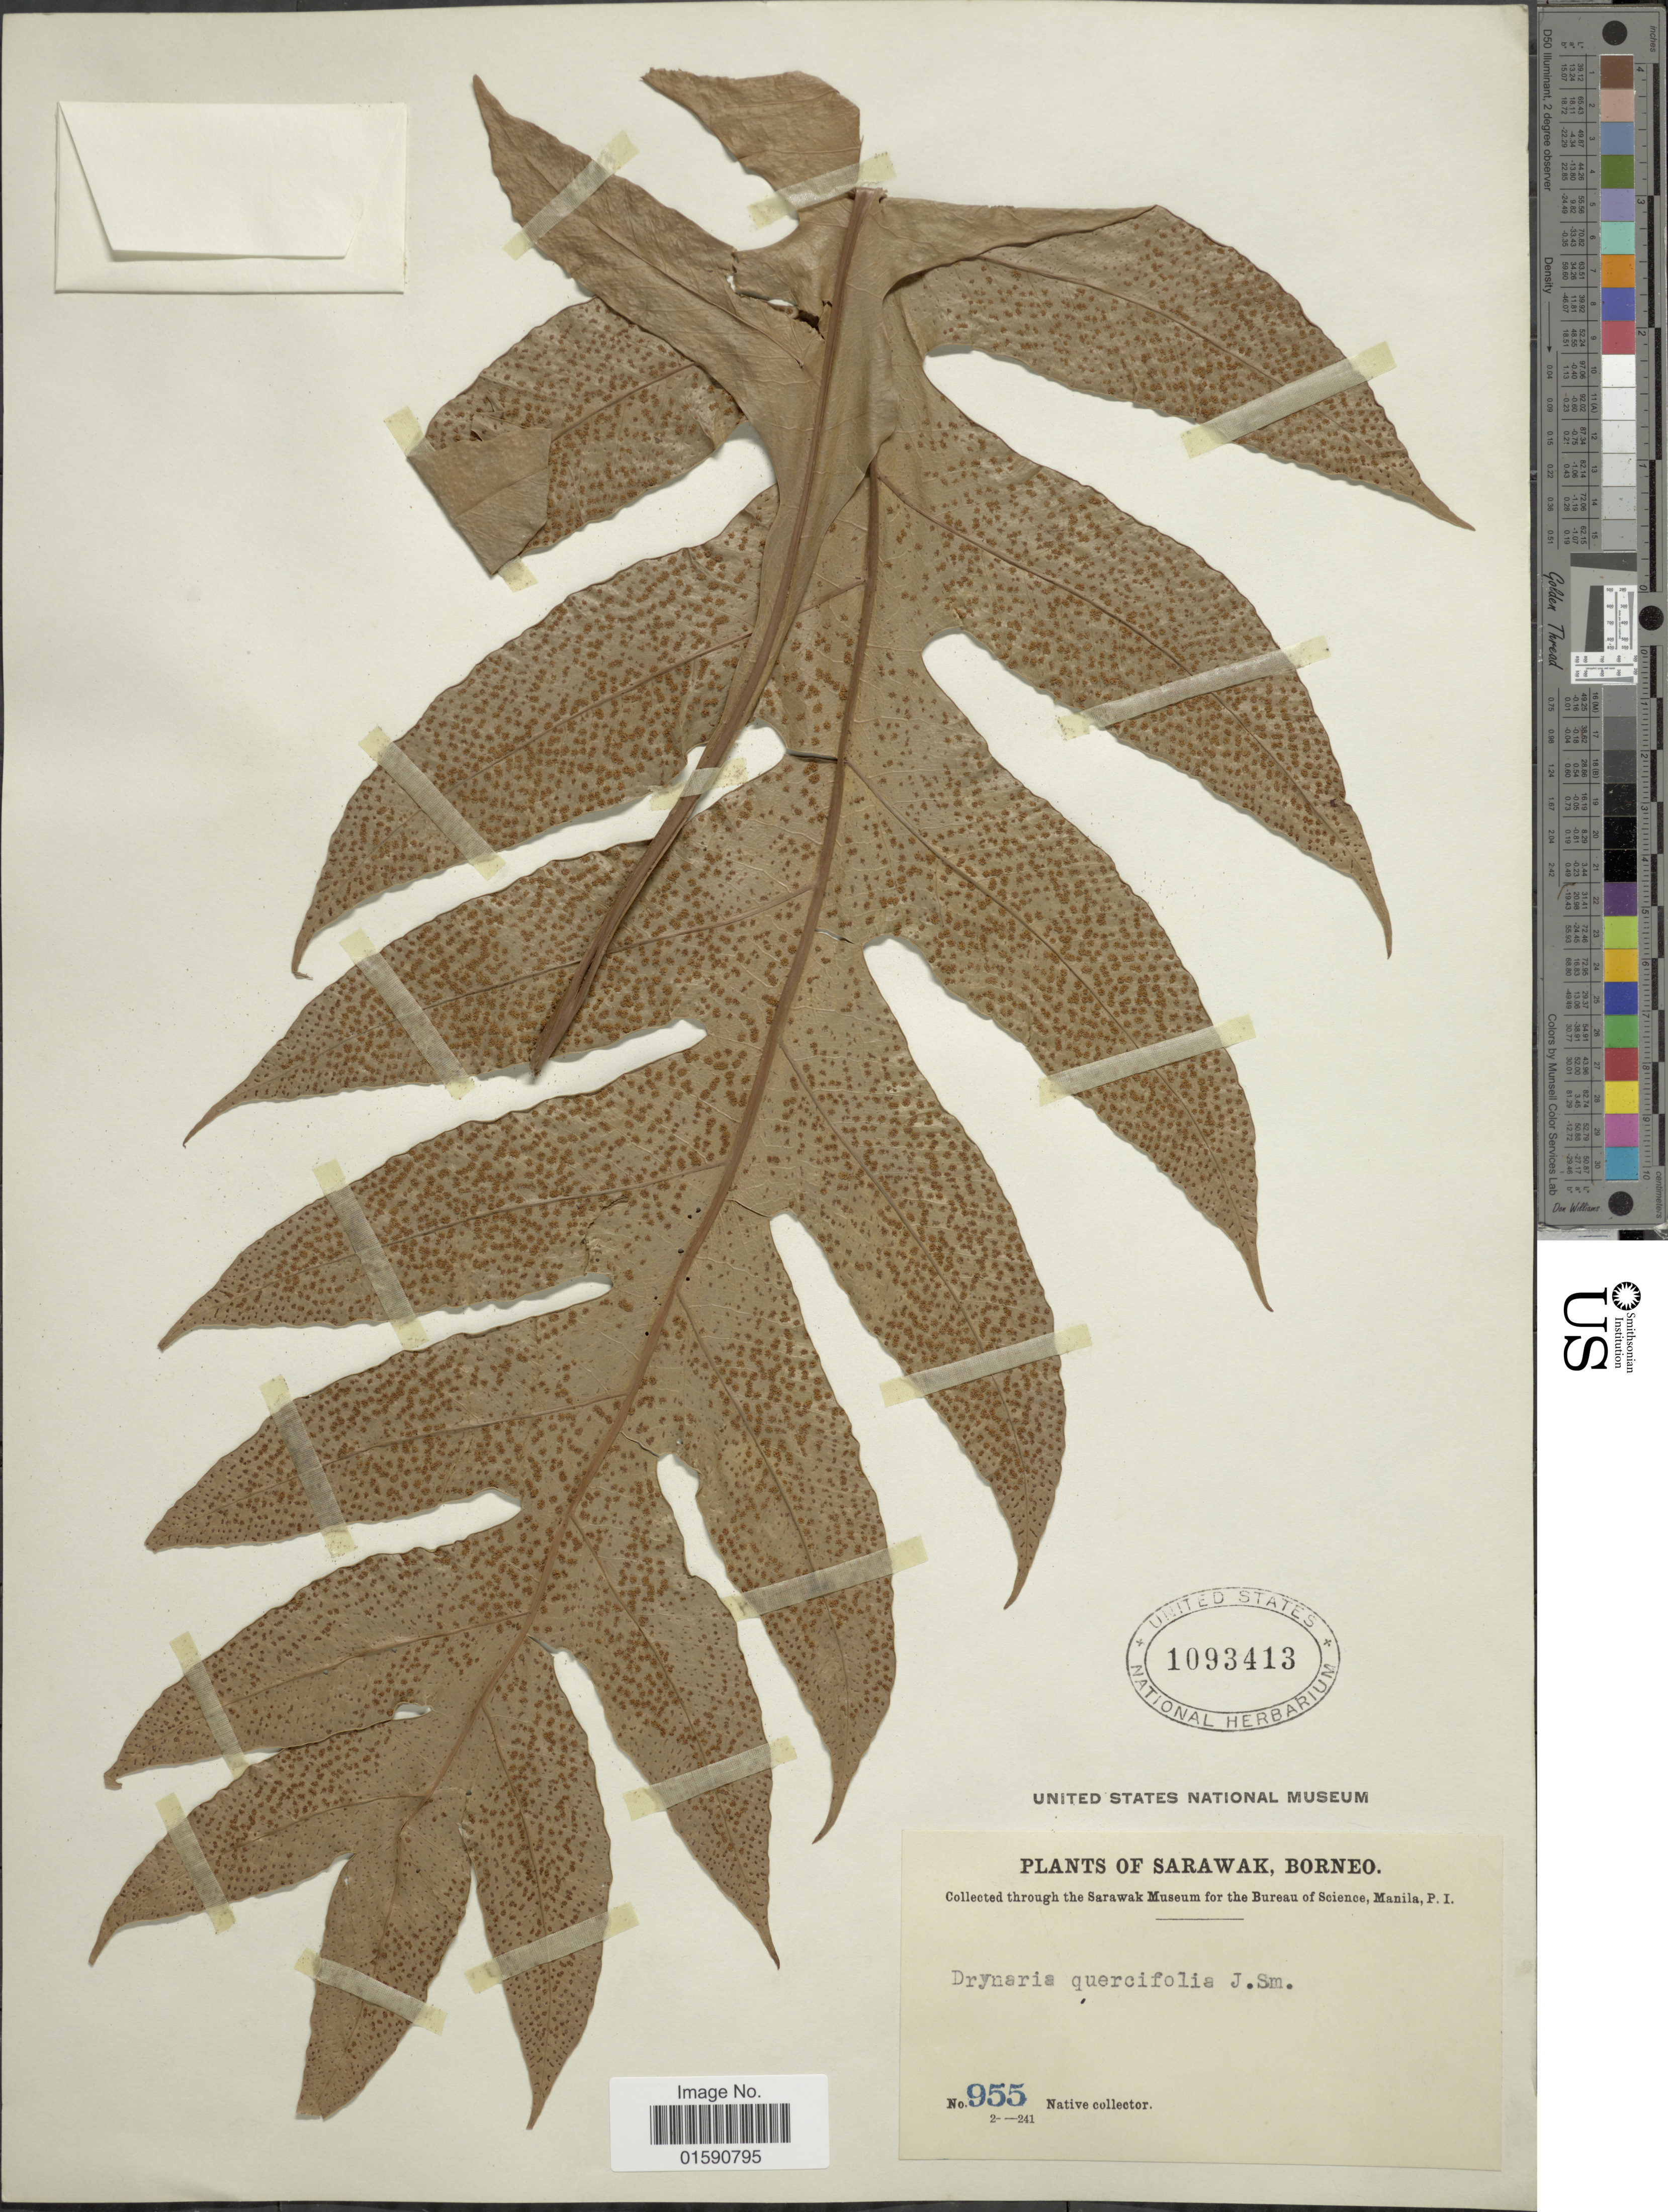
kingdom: Plantae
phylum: Tracheophyta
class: Polypodiopsida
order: Polypodiales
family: Polypodiaceae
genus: Drynaria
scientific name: Drynaria quercifolia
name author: (L.) J. Sm.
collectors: Native collector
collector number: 955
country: Malaysia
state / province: Sarawak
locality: Sarawak, Borneo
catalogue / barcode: US 1093413